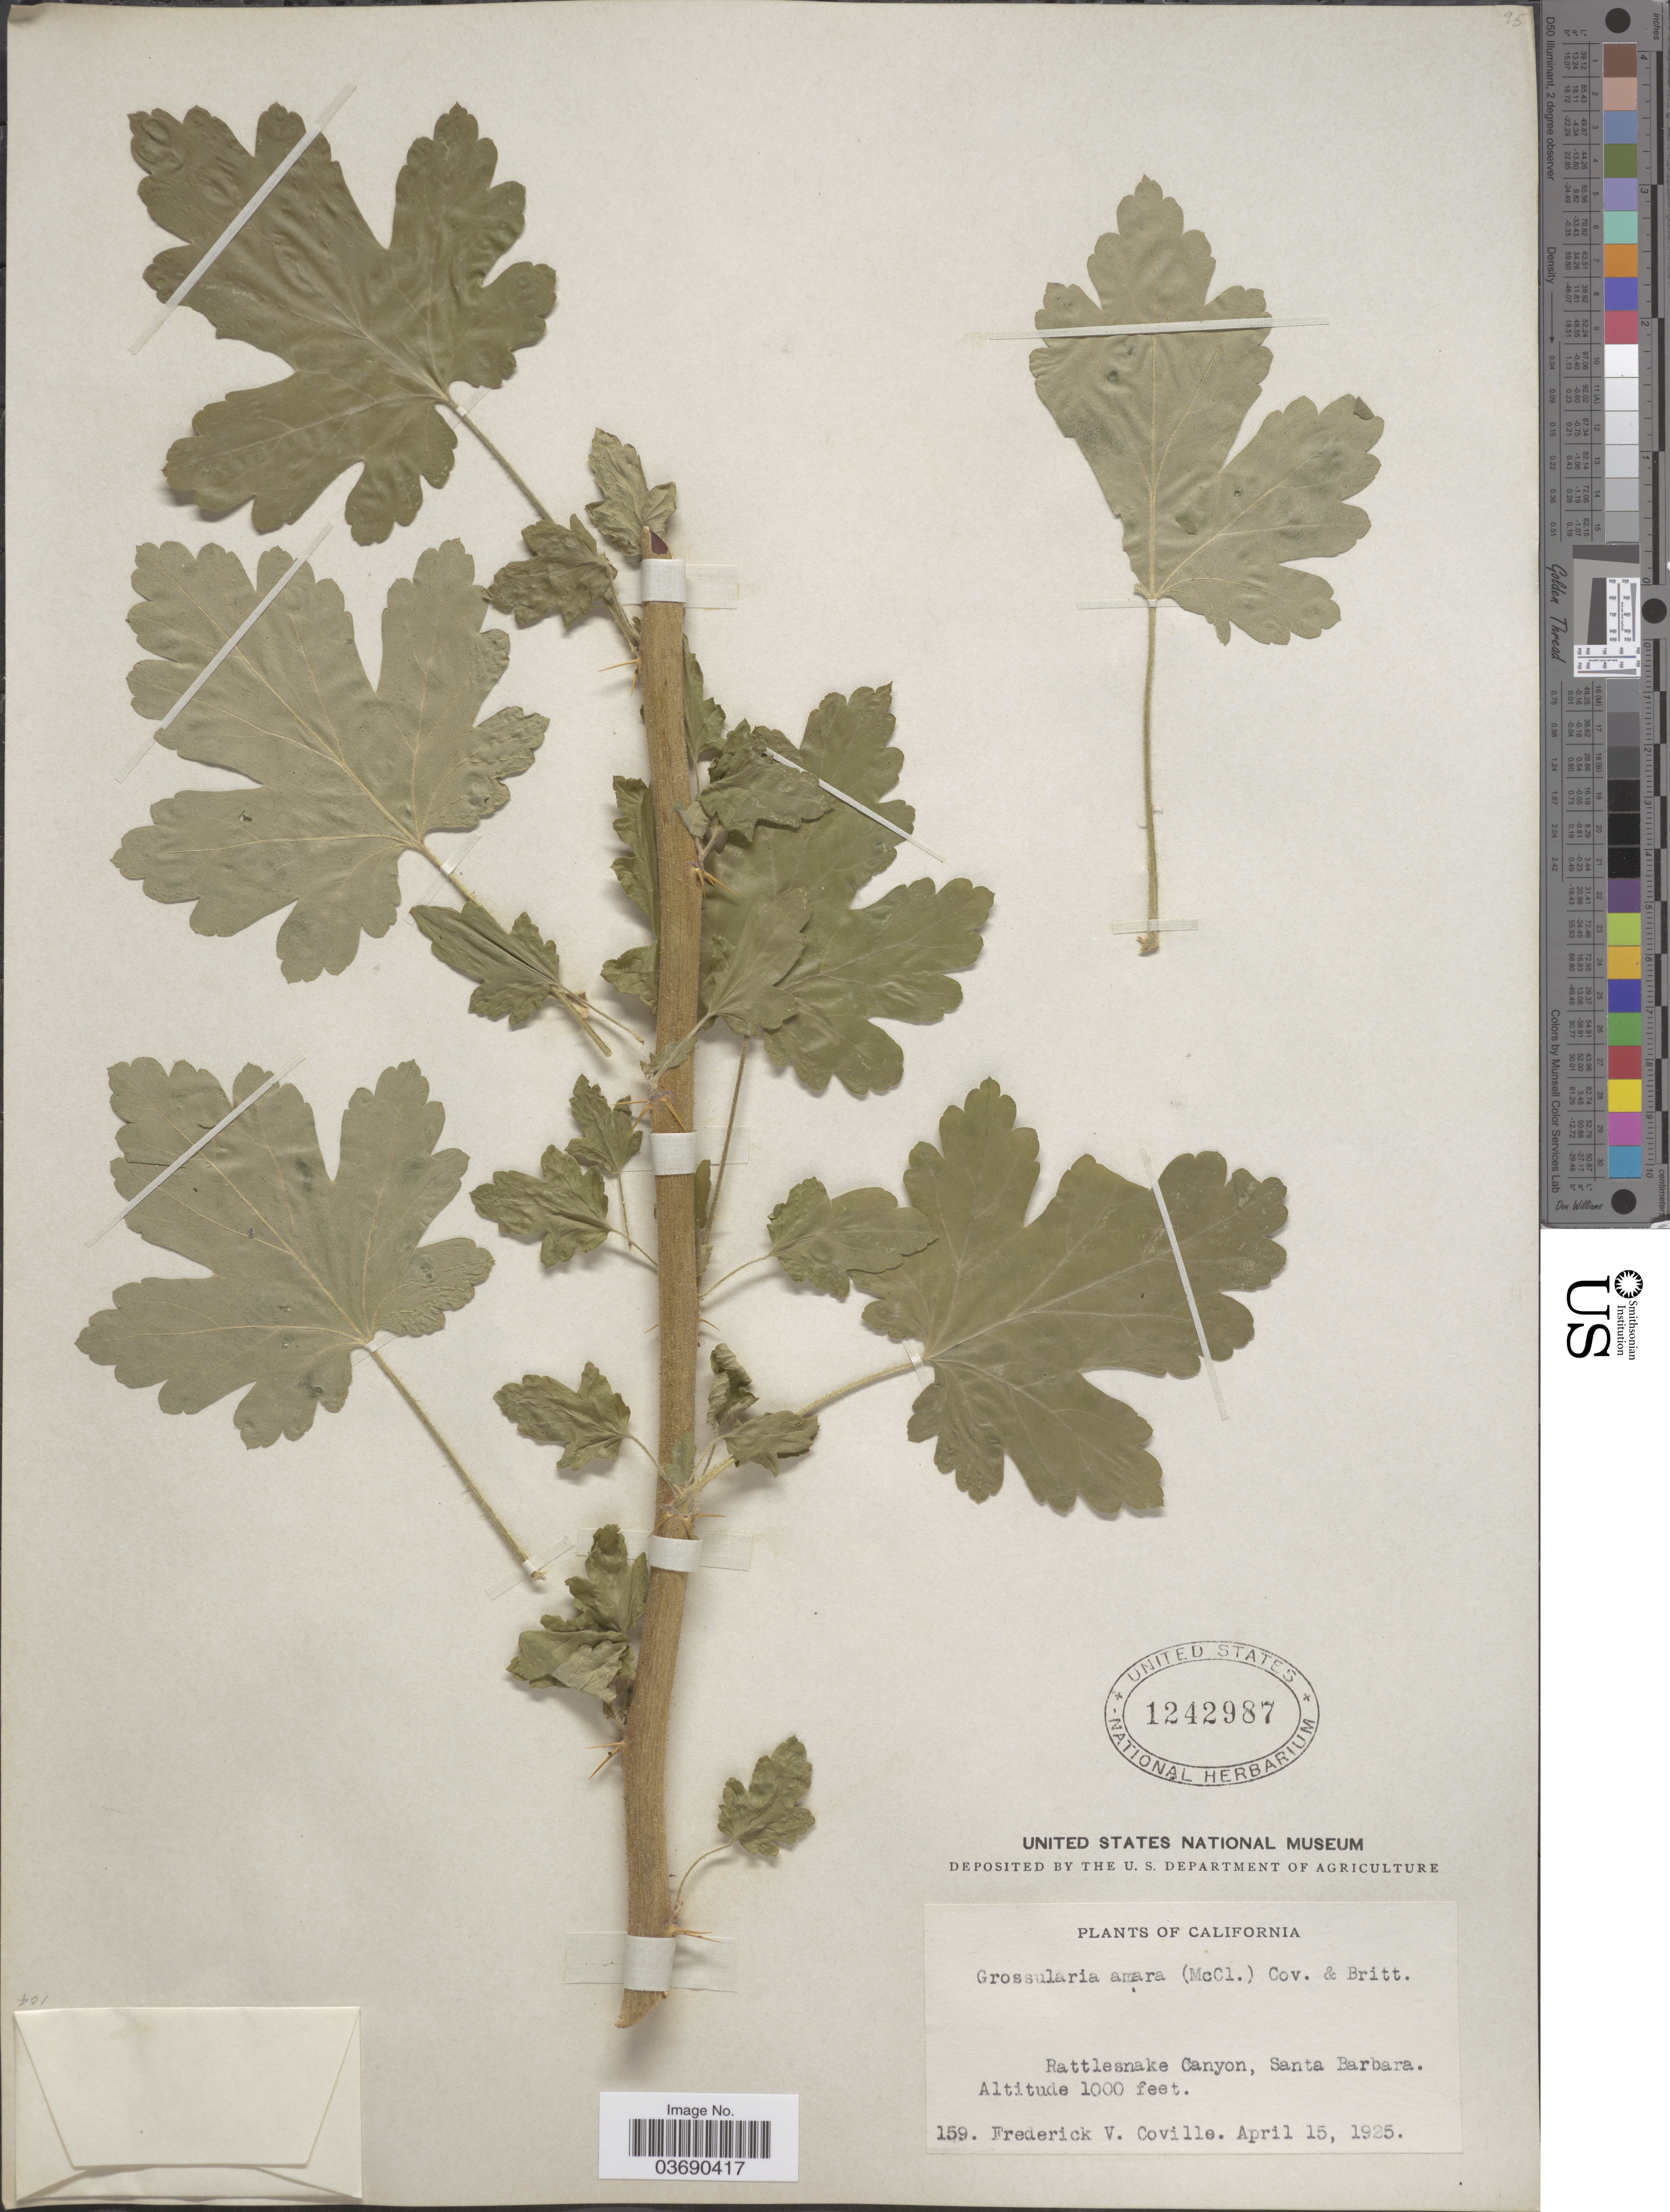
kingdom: Plantae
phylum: Tracheophyta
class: Magnoliopsida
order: Saxifragales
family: Grossulariaceae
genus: Ribes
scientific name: Ribes amarum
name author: McClatchie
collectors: F. V. Coville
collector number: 159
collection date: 1925-04-15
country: United States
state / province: California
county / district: Santa Barbara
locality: Rattlesnake Canyon, Santa Barbara.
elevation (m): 305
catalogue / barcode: US 1242987